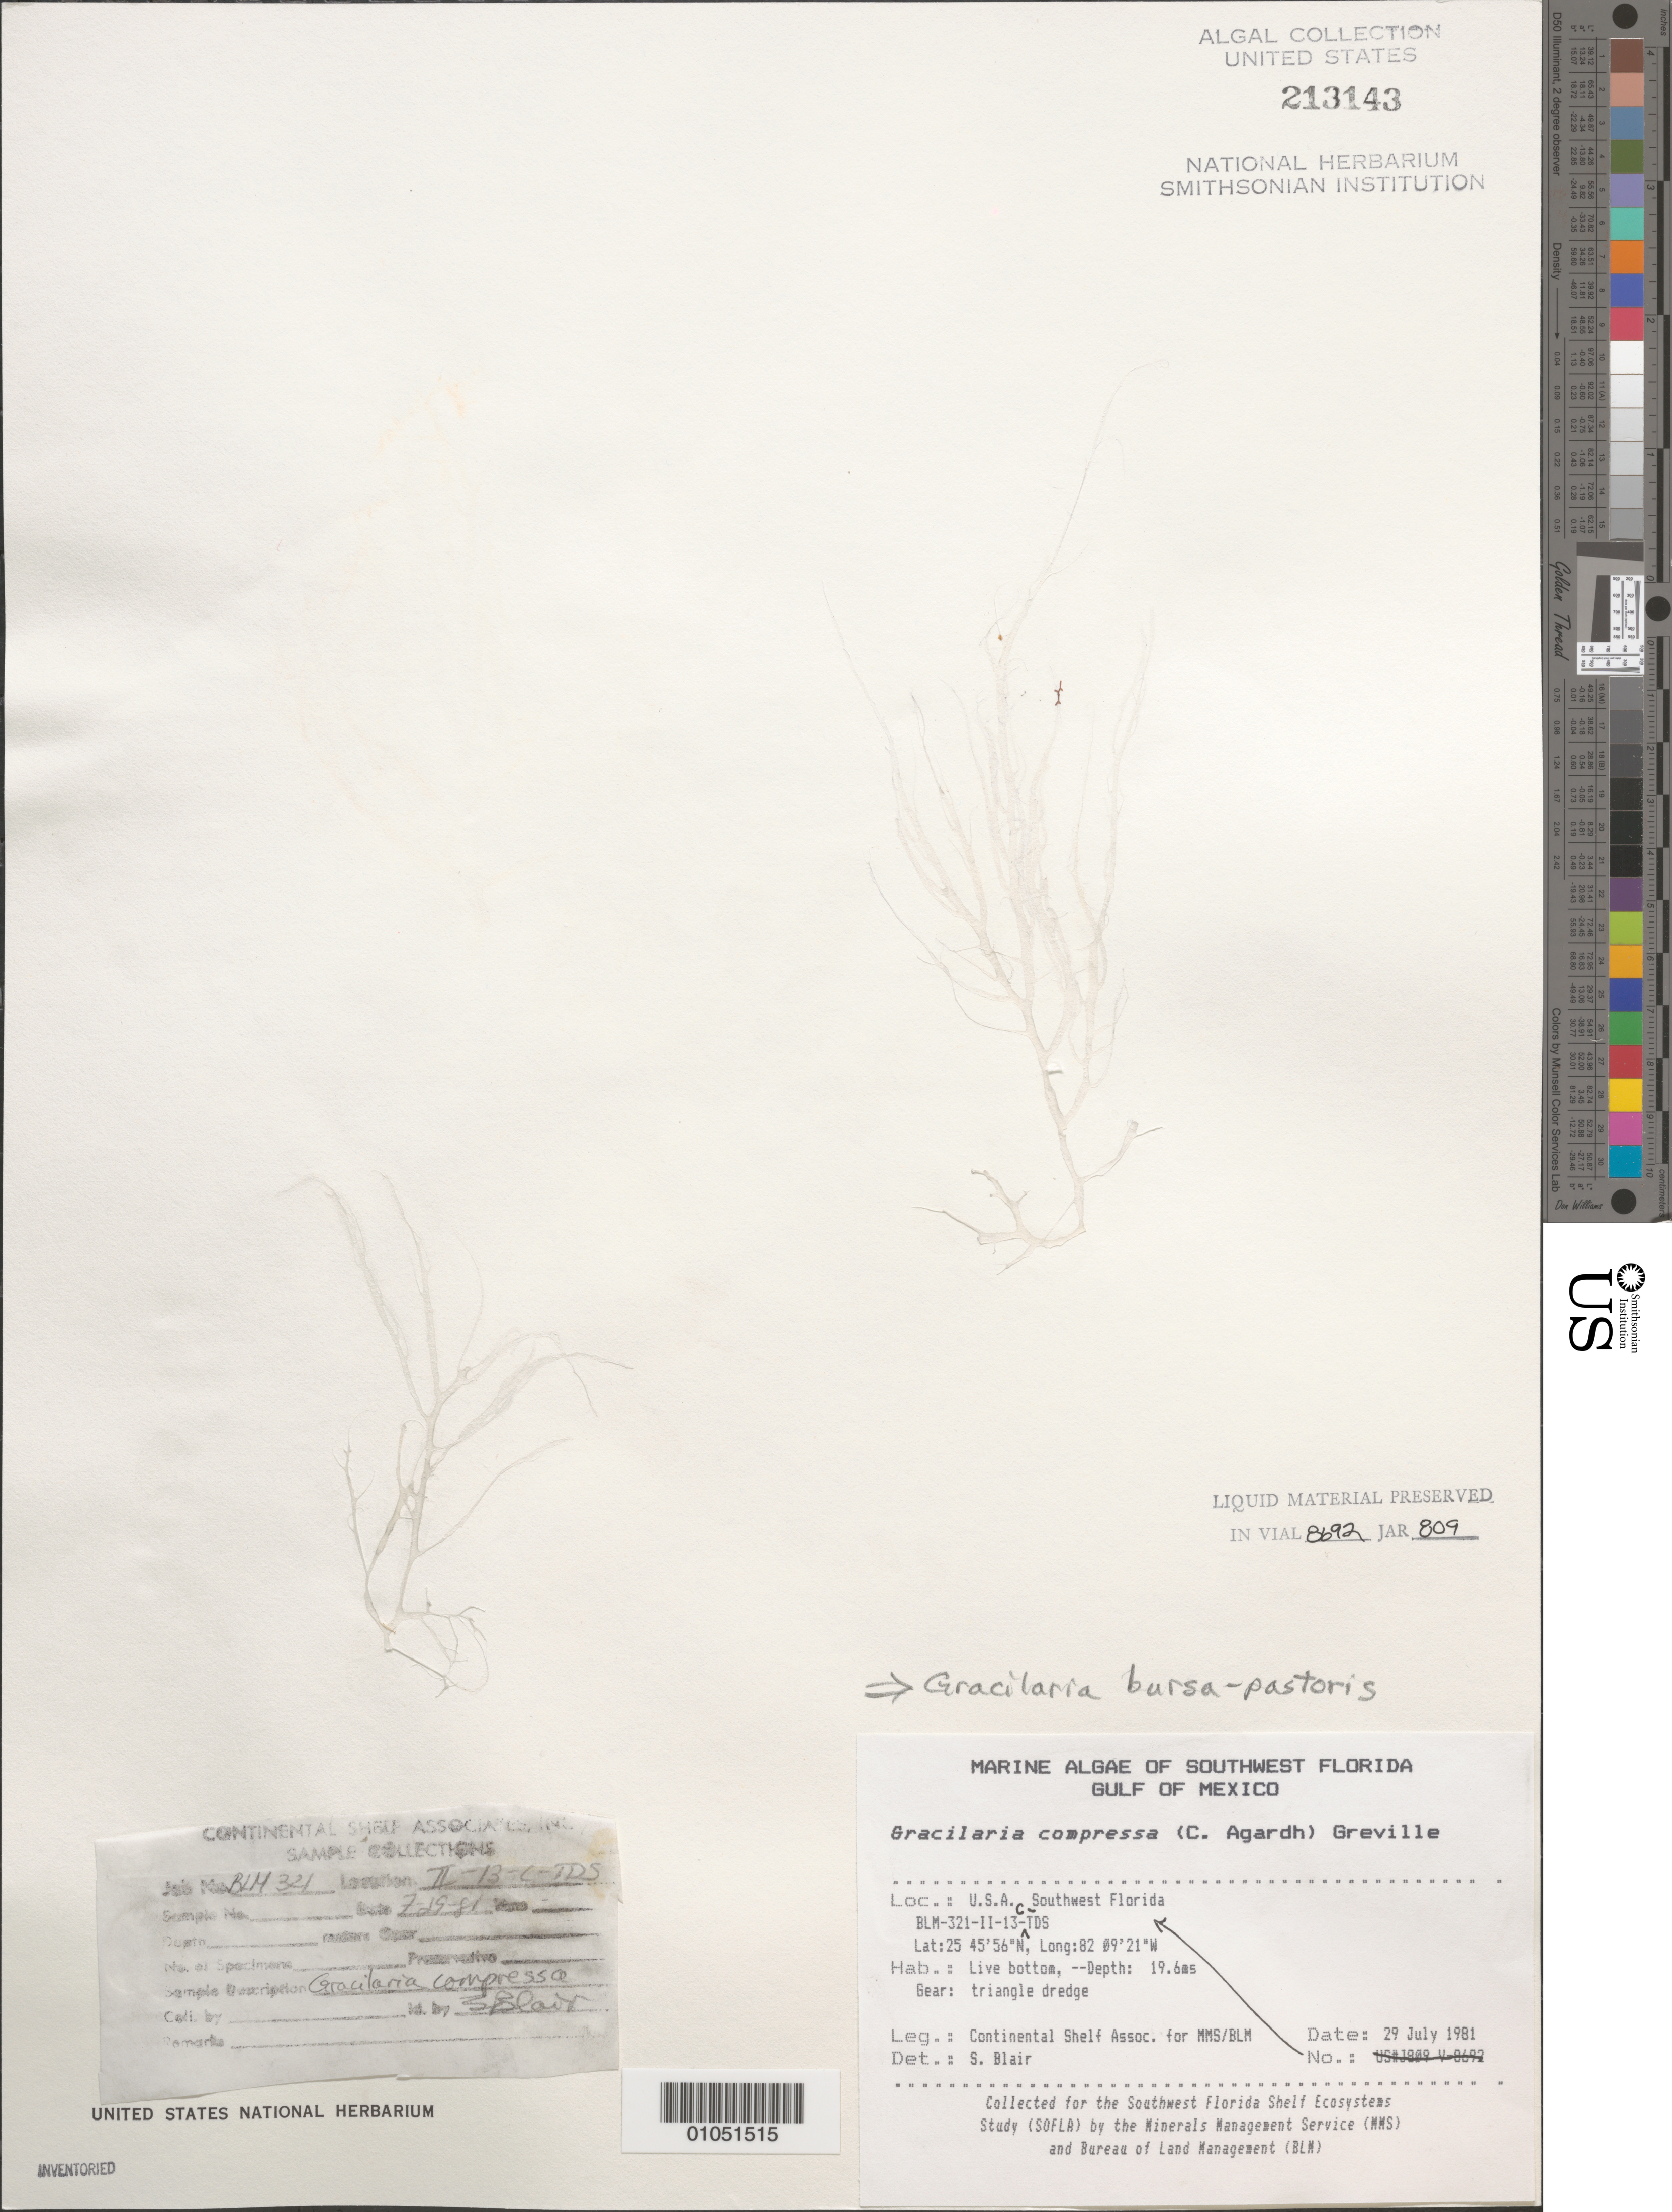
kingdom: Plantae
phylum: Rhodophyta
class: Florideophyceae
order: Gracilariales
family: Gracilariaceae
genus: Gracilaria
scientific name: Gracilaria bursa-pastoris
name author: (S.G. Gmel.) P.C. Silva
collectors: Continental Shelf Associates for the MMS/BLM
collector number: BLM-321-II-13-C-TDS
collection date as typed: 29 Jul 1981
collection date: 1981-07-29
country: United States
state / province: Florida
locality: Gulf of Mexico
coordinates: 25 45'56"N, 82 09'21"W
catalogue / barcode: US 213143